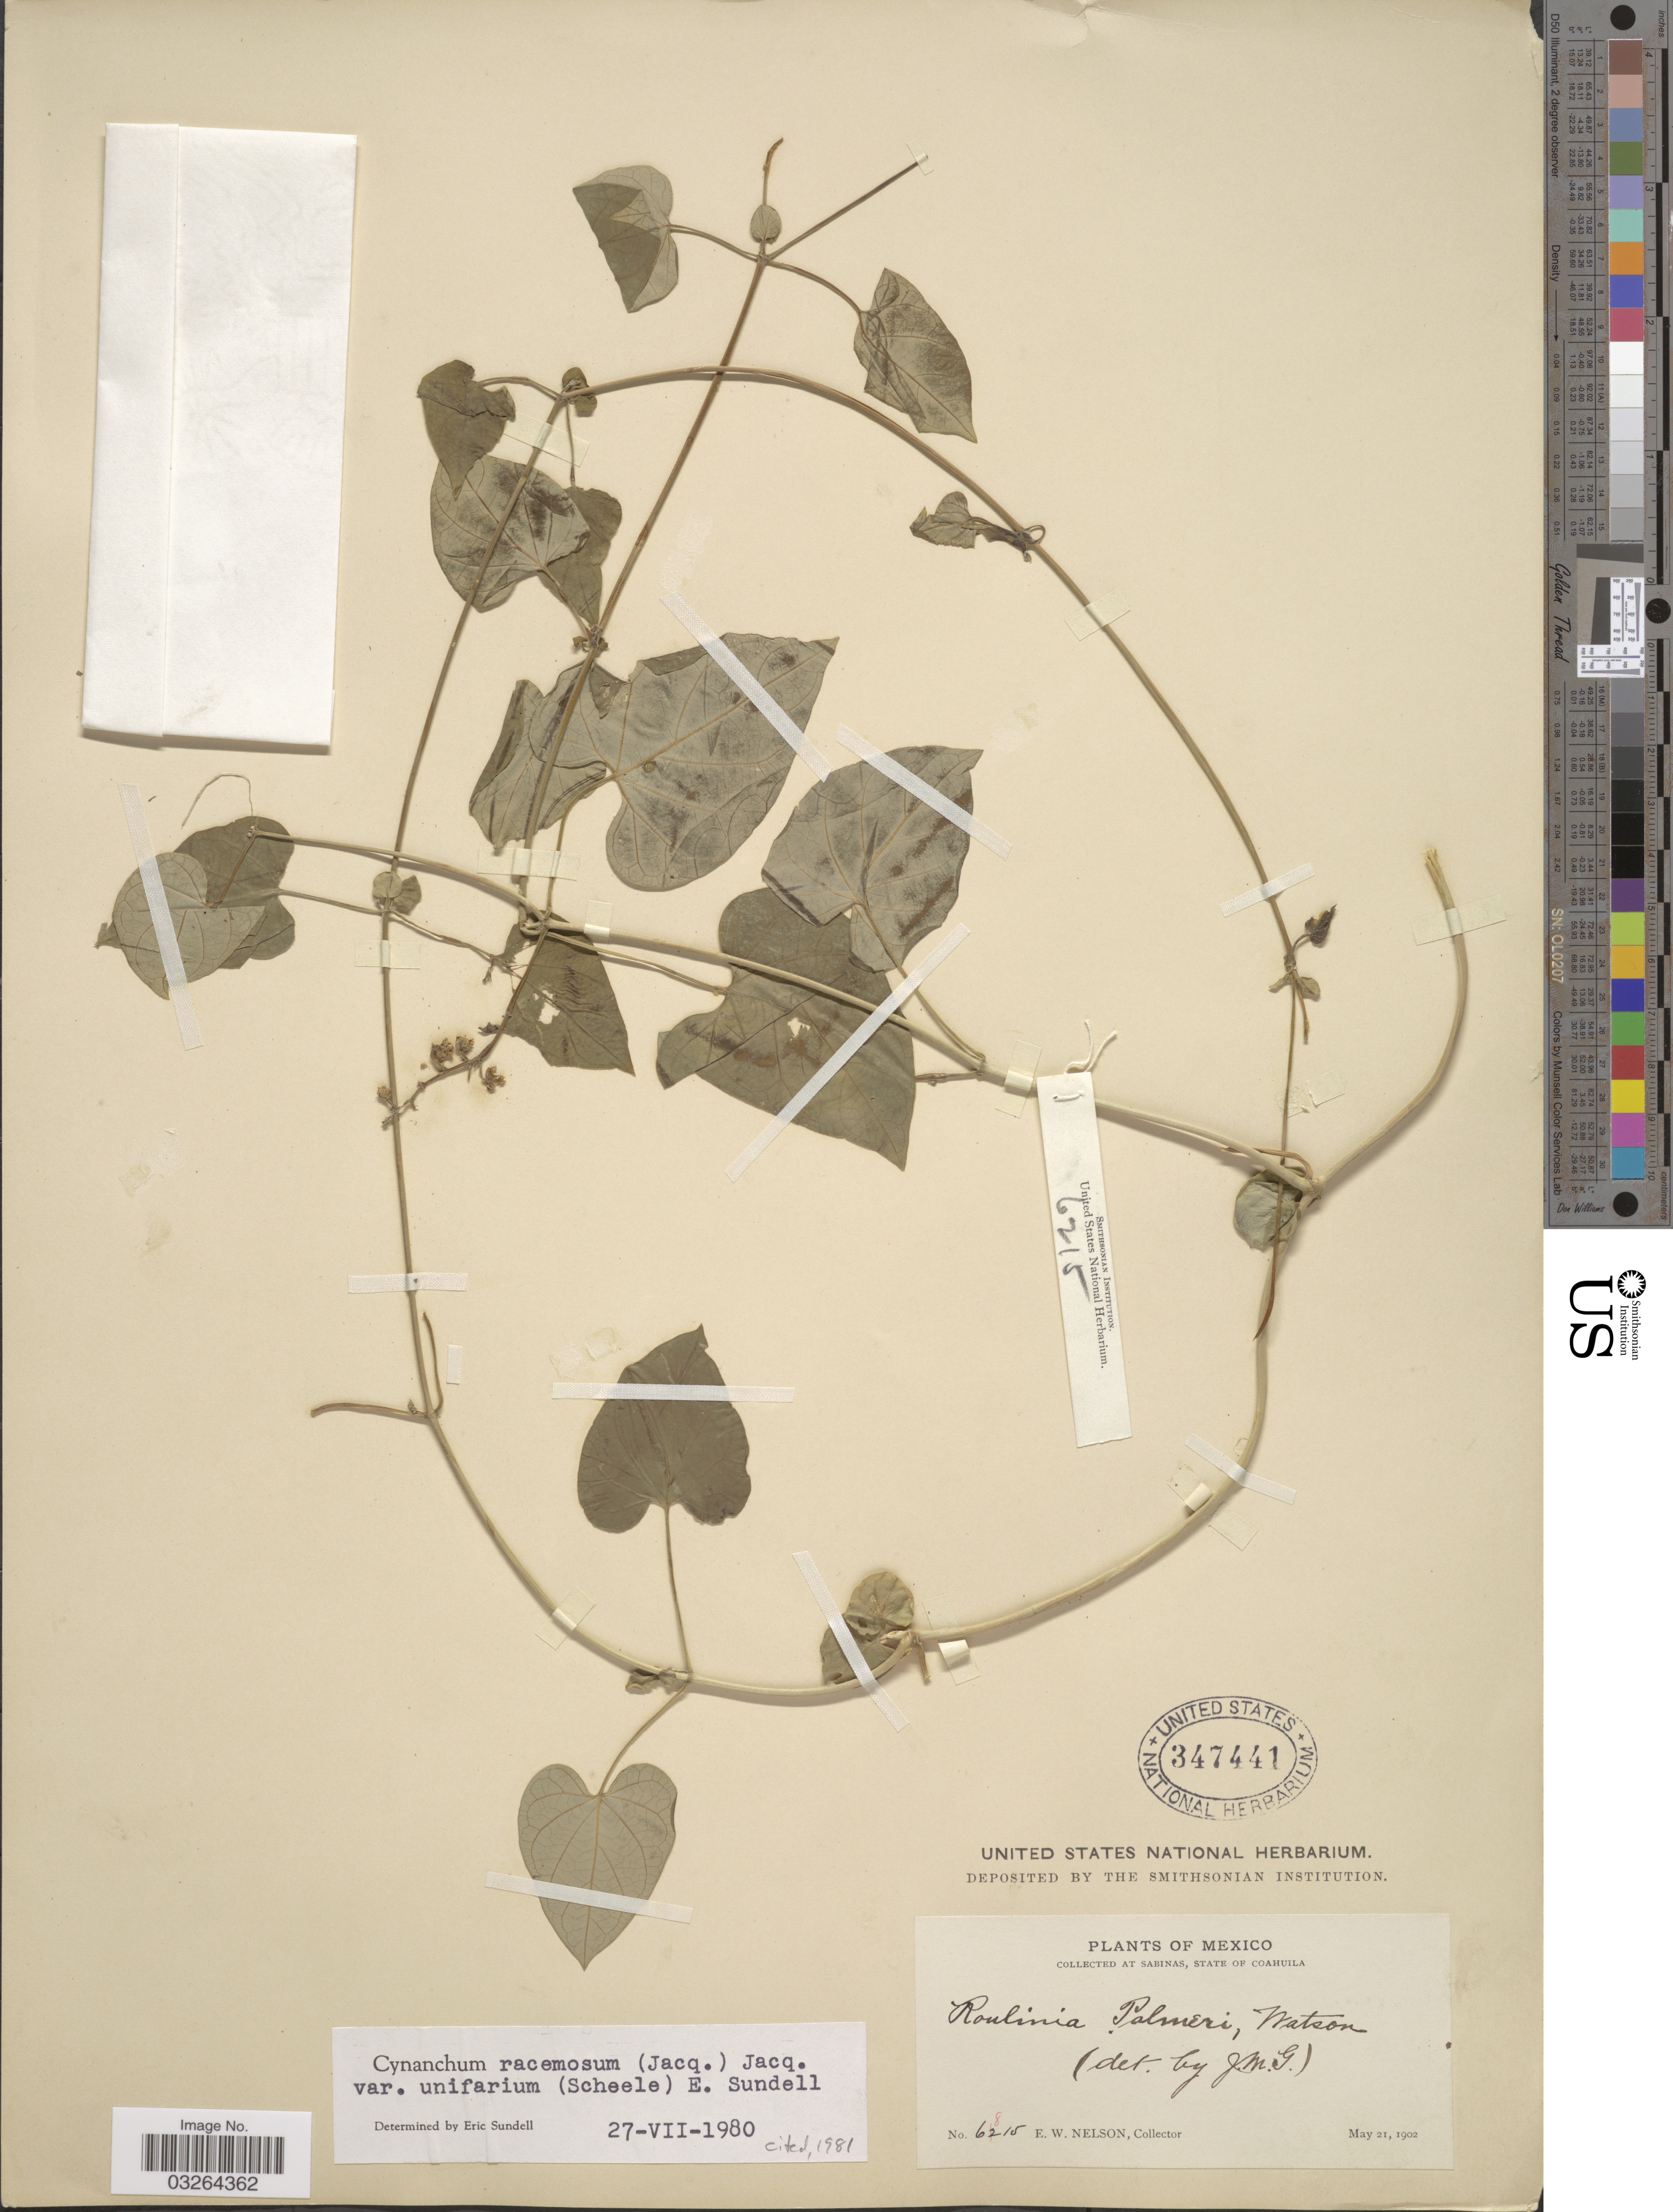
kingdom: Plantae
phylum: Tracheophyta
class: Magnoliopsida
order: Gentianales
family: Apocynaceae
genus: Cynanchum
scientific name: Cynanchum racemosum var. unifarium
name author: (Scheele) Sundell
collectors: E. W. Nelson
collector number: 6815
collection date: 1902-05-21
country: Mexico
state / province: Coahuila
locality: Collected at Sabinas.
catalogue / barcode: US 347441